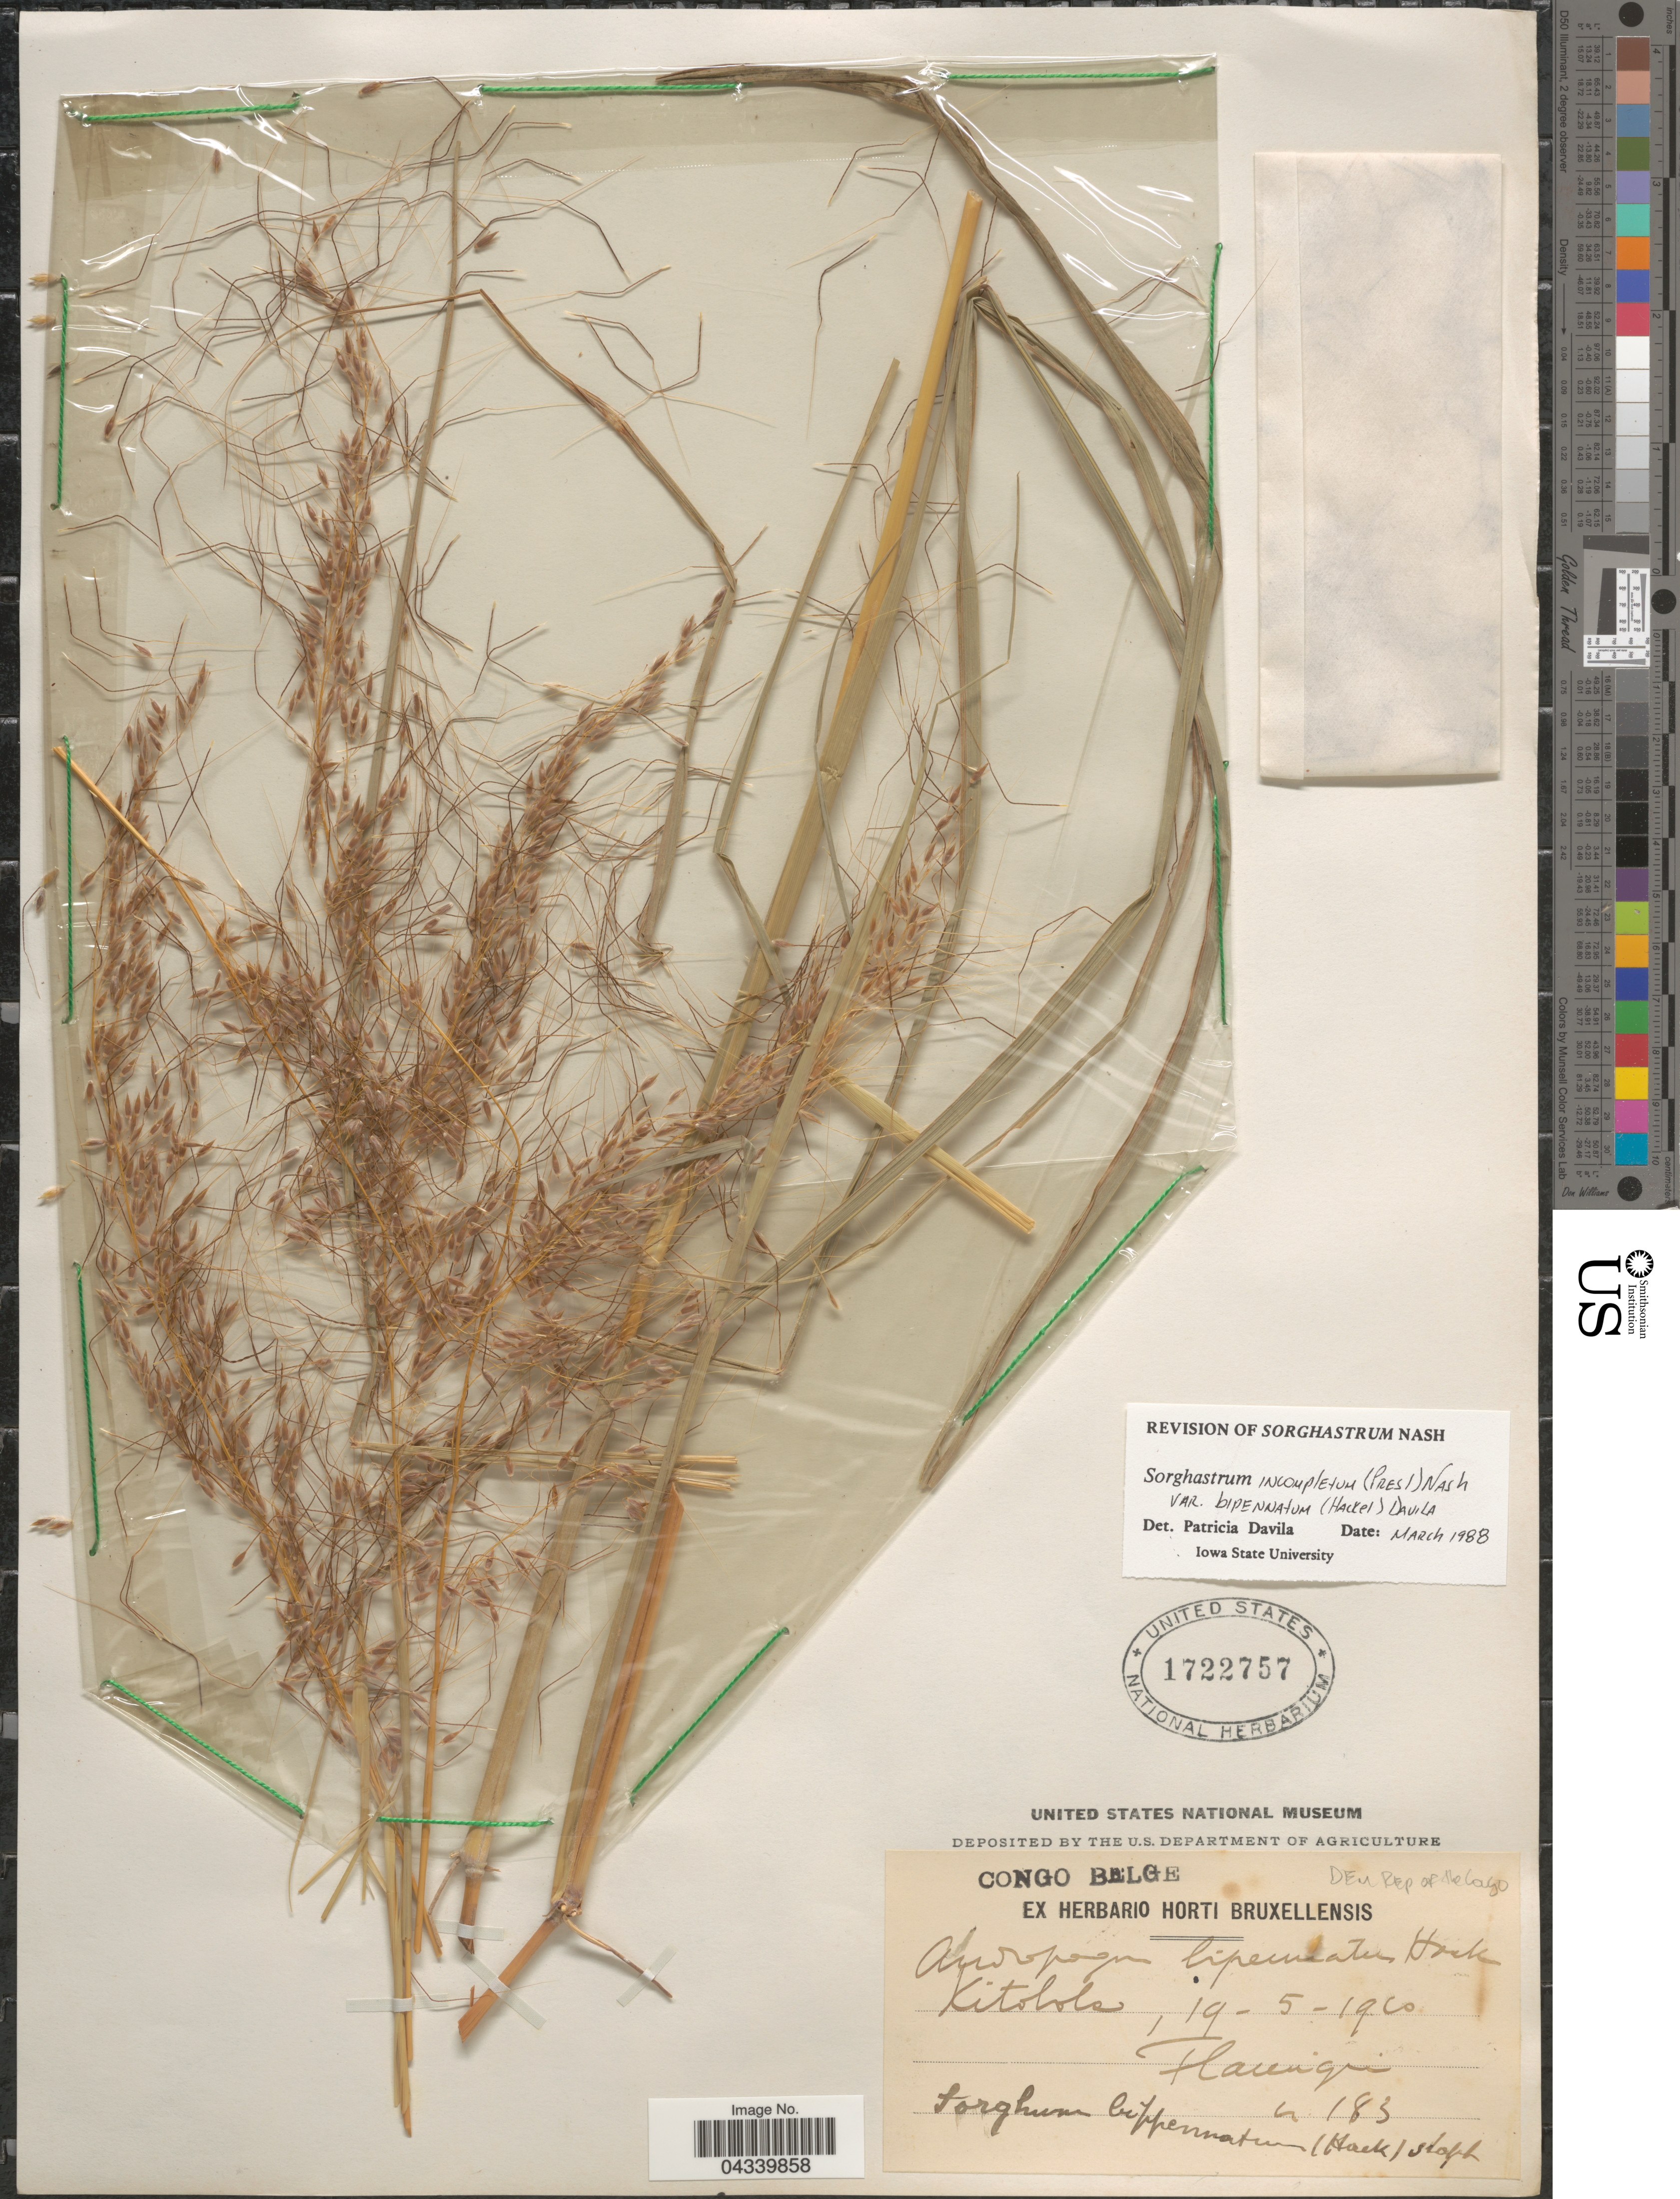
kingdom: Plantae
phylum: Tracheophyta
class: Liliopsida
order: Poales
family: Poaceae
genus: Sorghastrum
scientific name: Sorghastrum bipennatum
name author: (Hack.) Pilg.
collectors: -. Flamingni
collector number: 183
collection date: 1910-05-19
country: Congo, Democratic Republic of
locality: Congo Belge. Kitobola.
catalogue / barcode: US 1722757